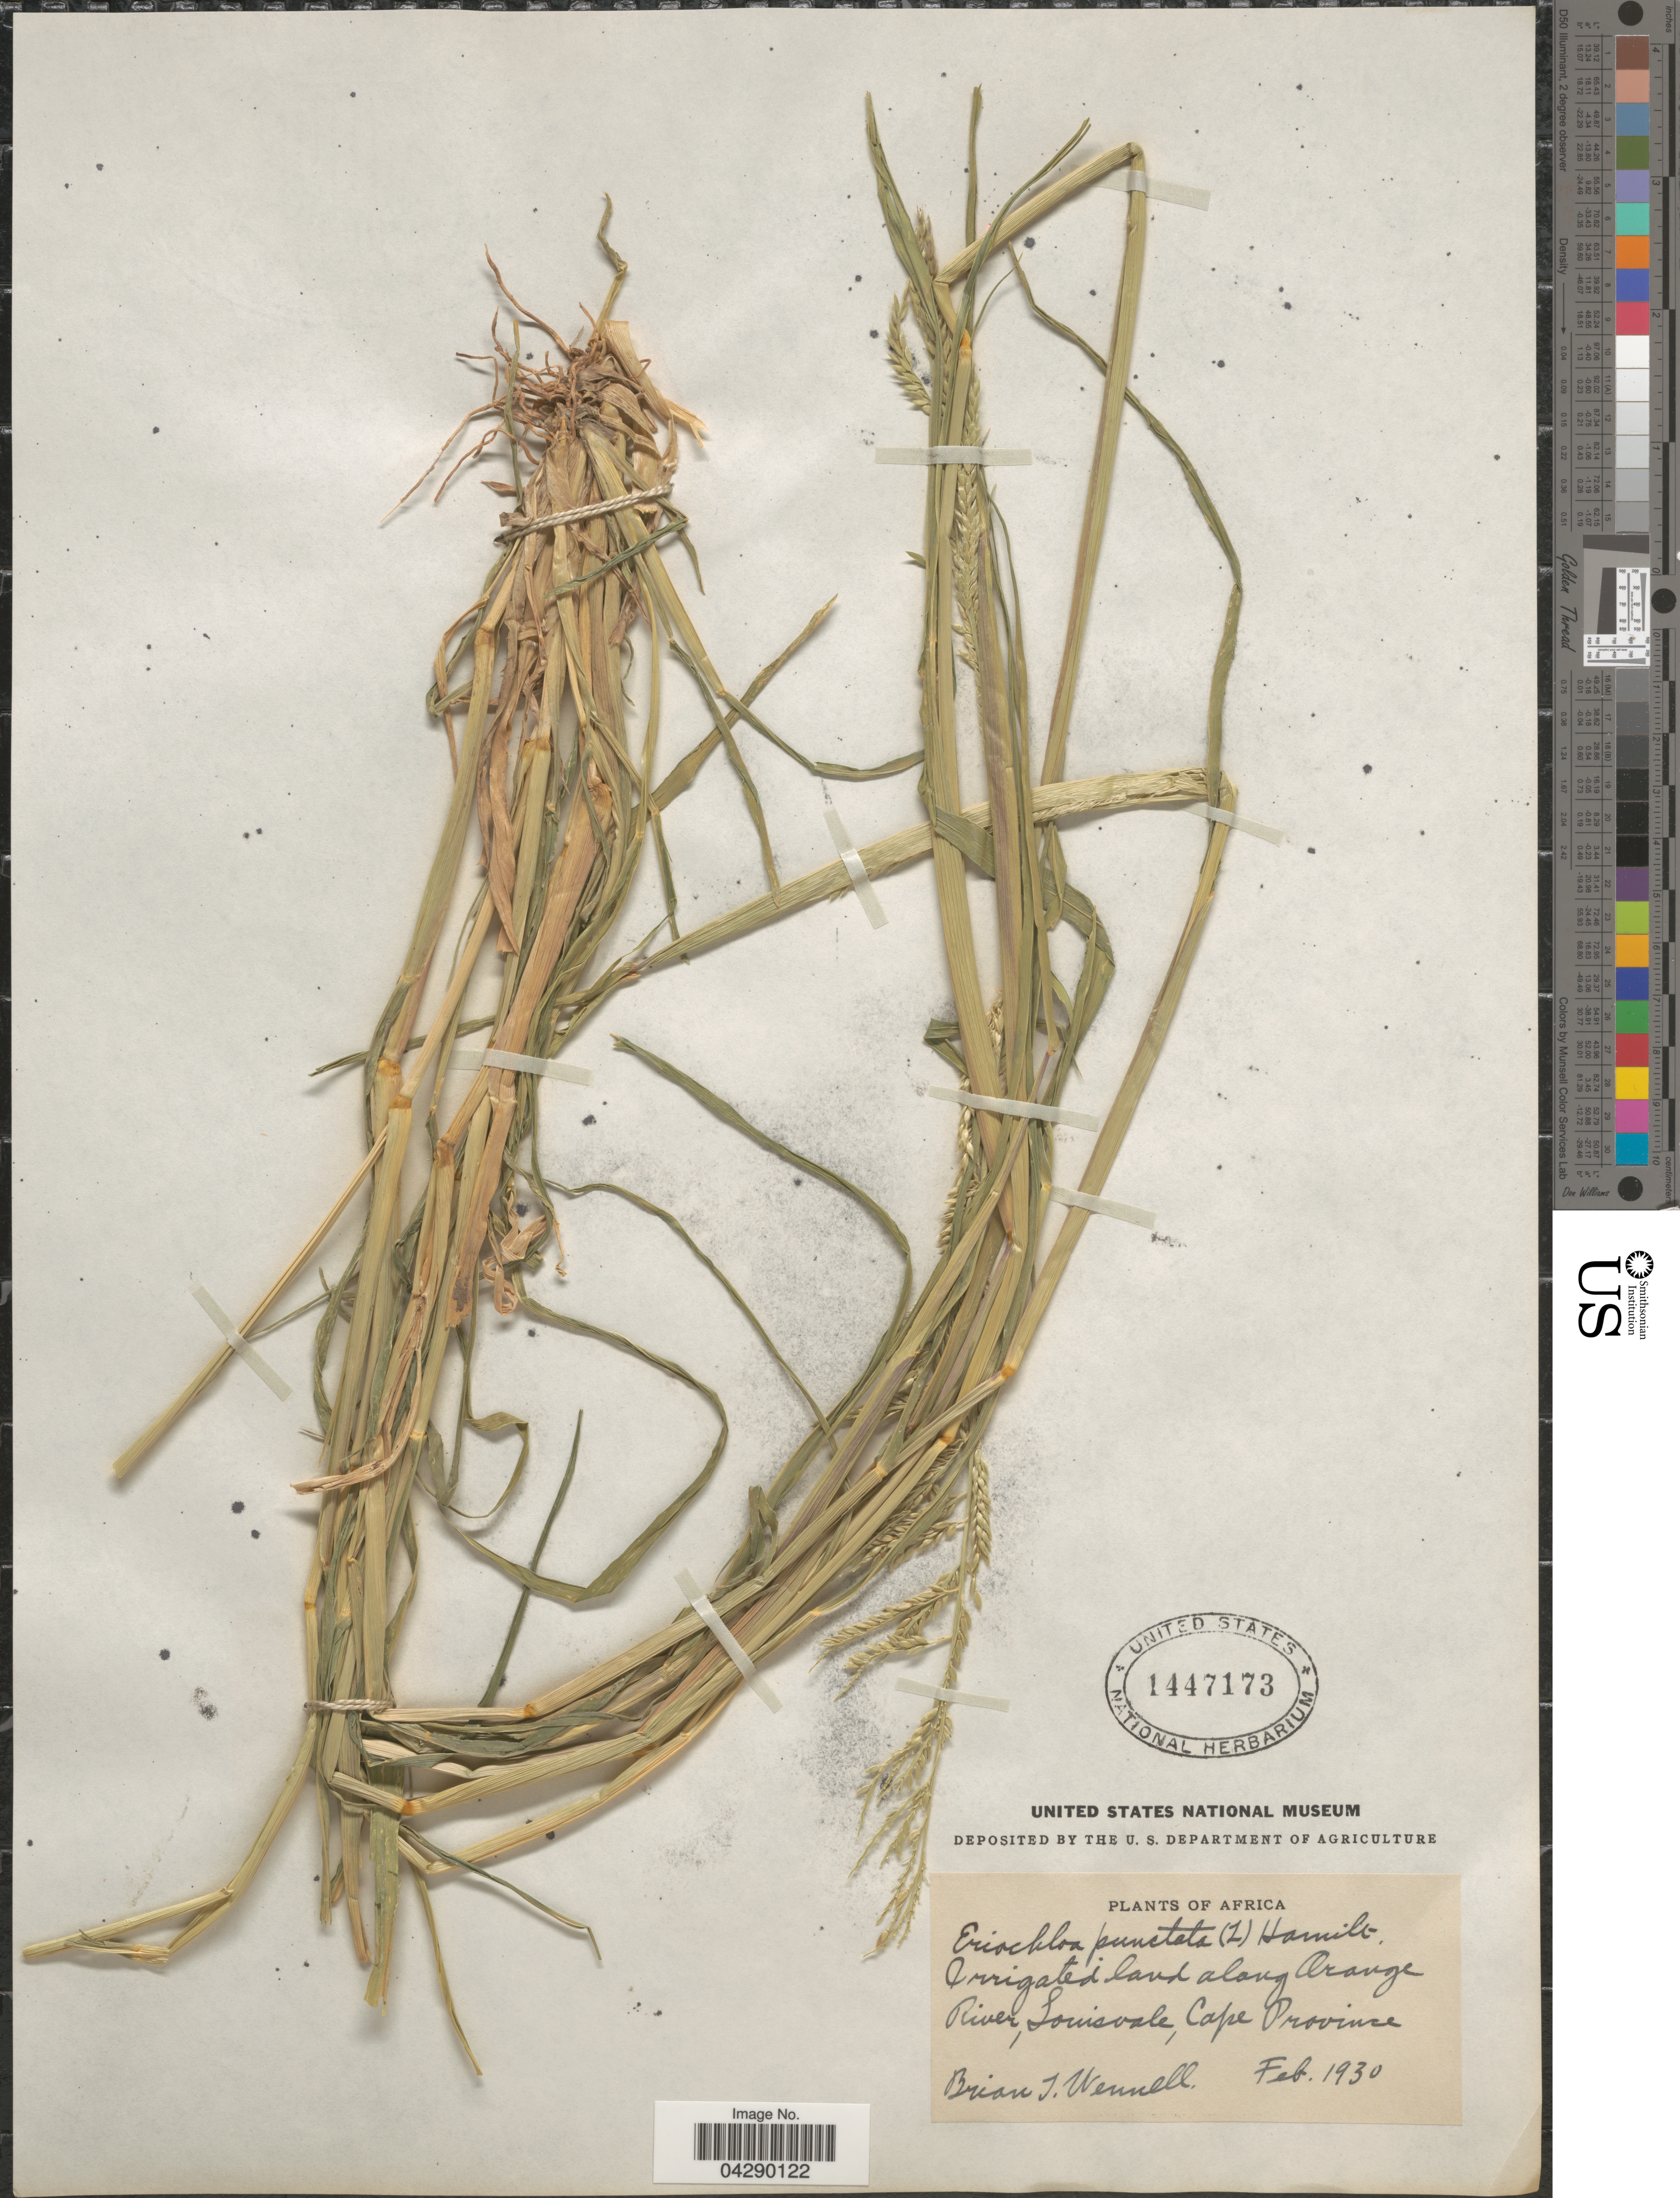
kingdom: Plantae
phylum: Tracheophyta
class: Liliopsida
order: Poales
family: Poaceae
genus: Eriochloa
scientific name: Eriochloa punctata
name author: (L.) Desv. ex Ham.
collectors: B. Wennell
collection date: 1930-02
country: South Africa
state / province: Northern Cape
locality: Irrigated land along Orange River, Louisville, Cape Province.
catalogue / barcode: US 1447173